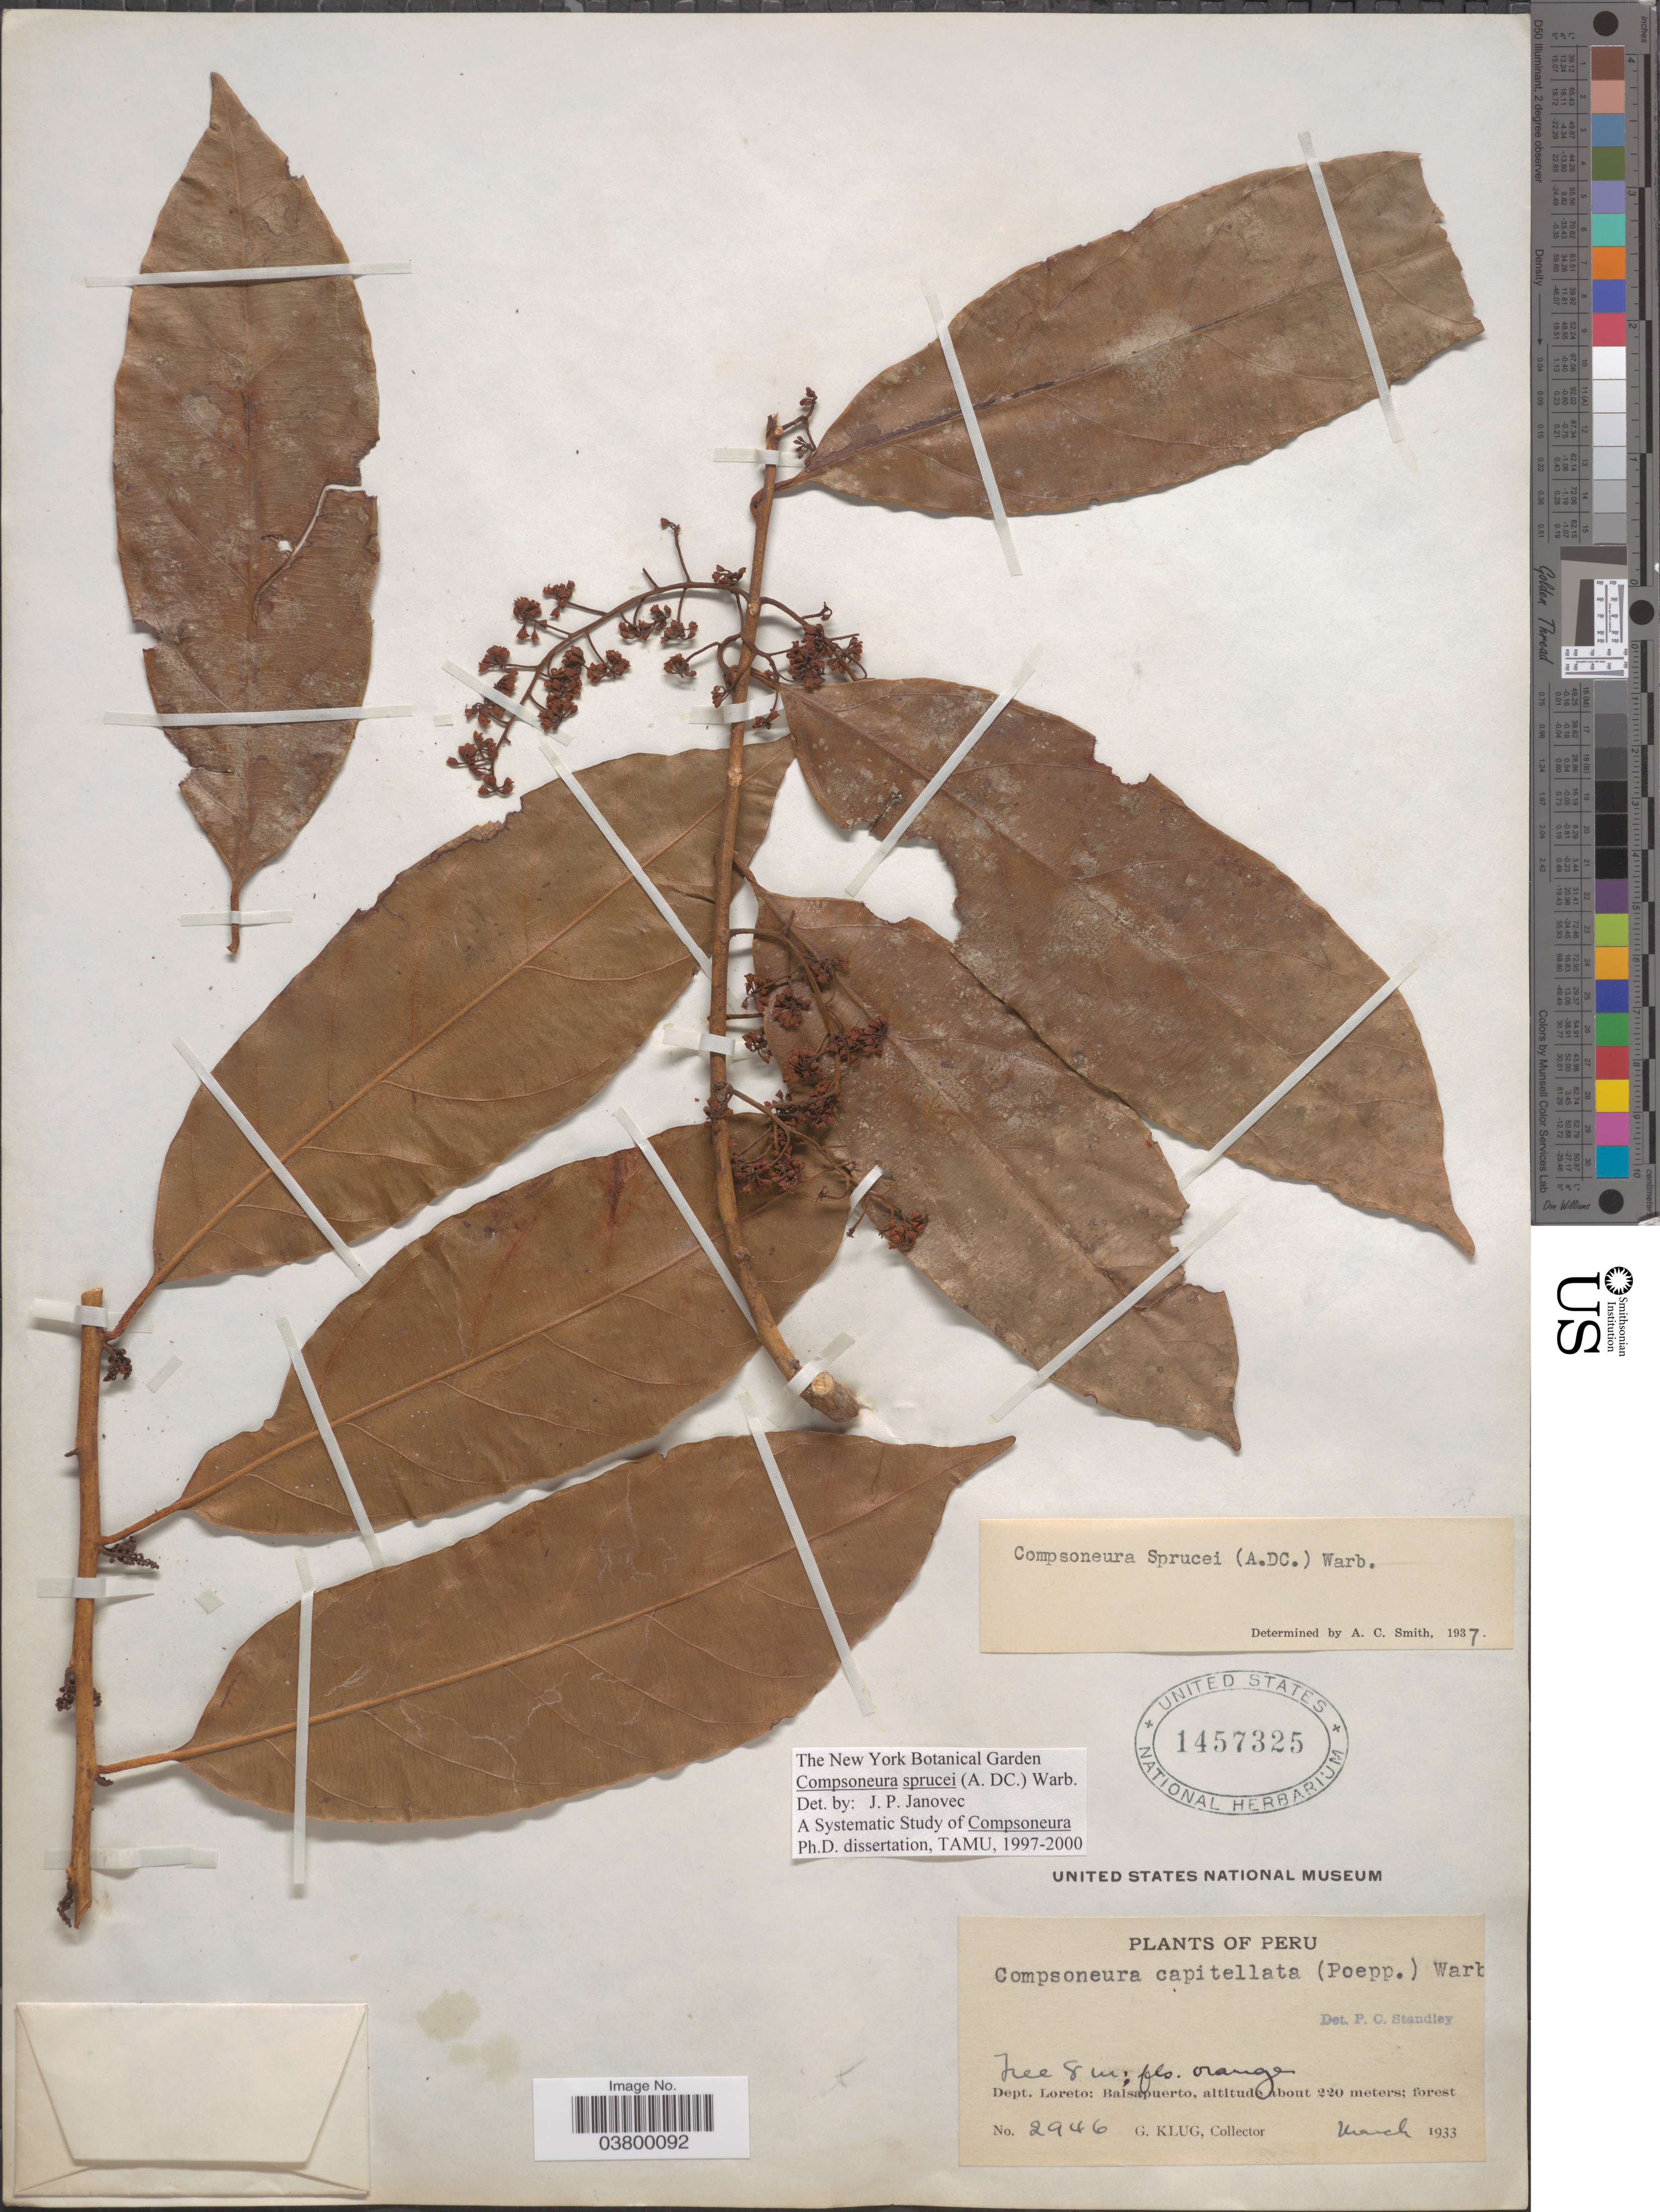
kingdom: Plantae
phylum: Tracheophyta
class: Magnoliopsida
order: Magnoliales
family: Myristicaceae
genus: Compsoneura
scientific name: Compsoneura sprucei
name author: (A. DC.) Warb.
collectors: G. Klug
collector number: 2946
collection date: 1933-03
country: Peru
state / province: Loreto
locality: Dept. Loreto: Balsapuerto.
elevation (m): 220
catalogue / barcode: US 1457325